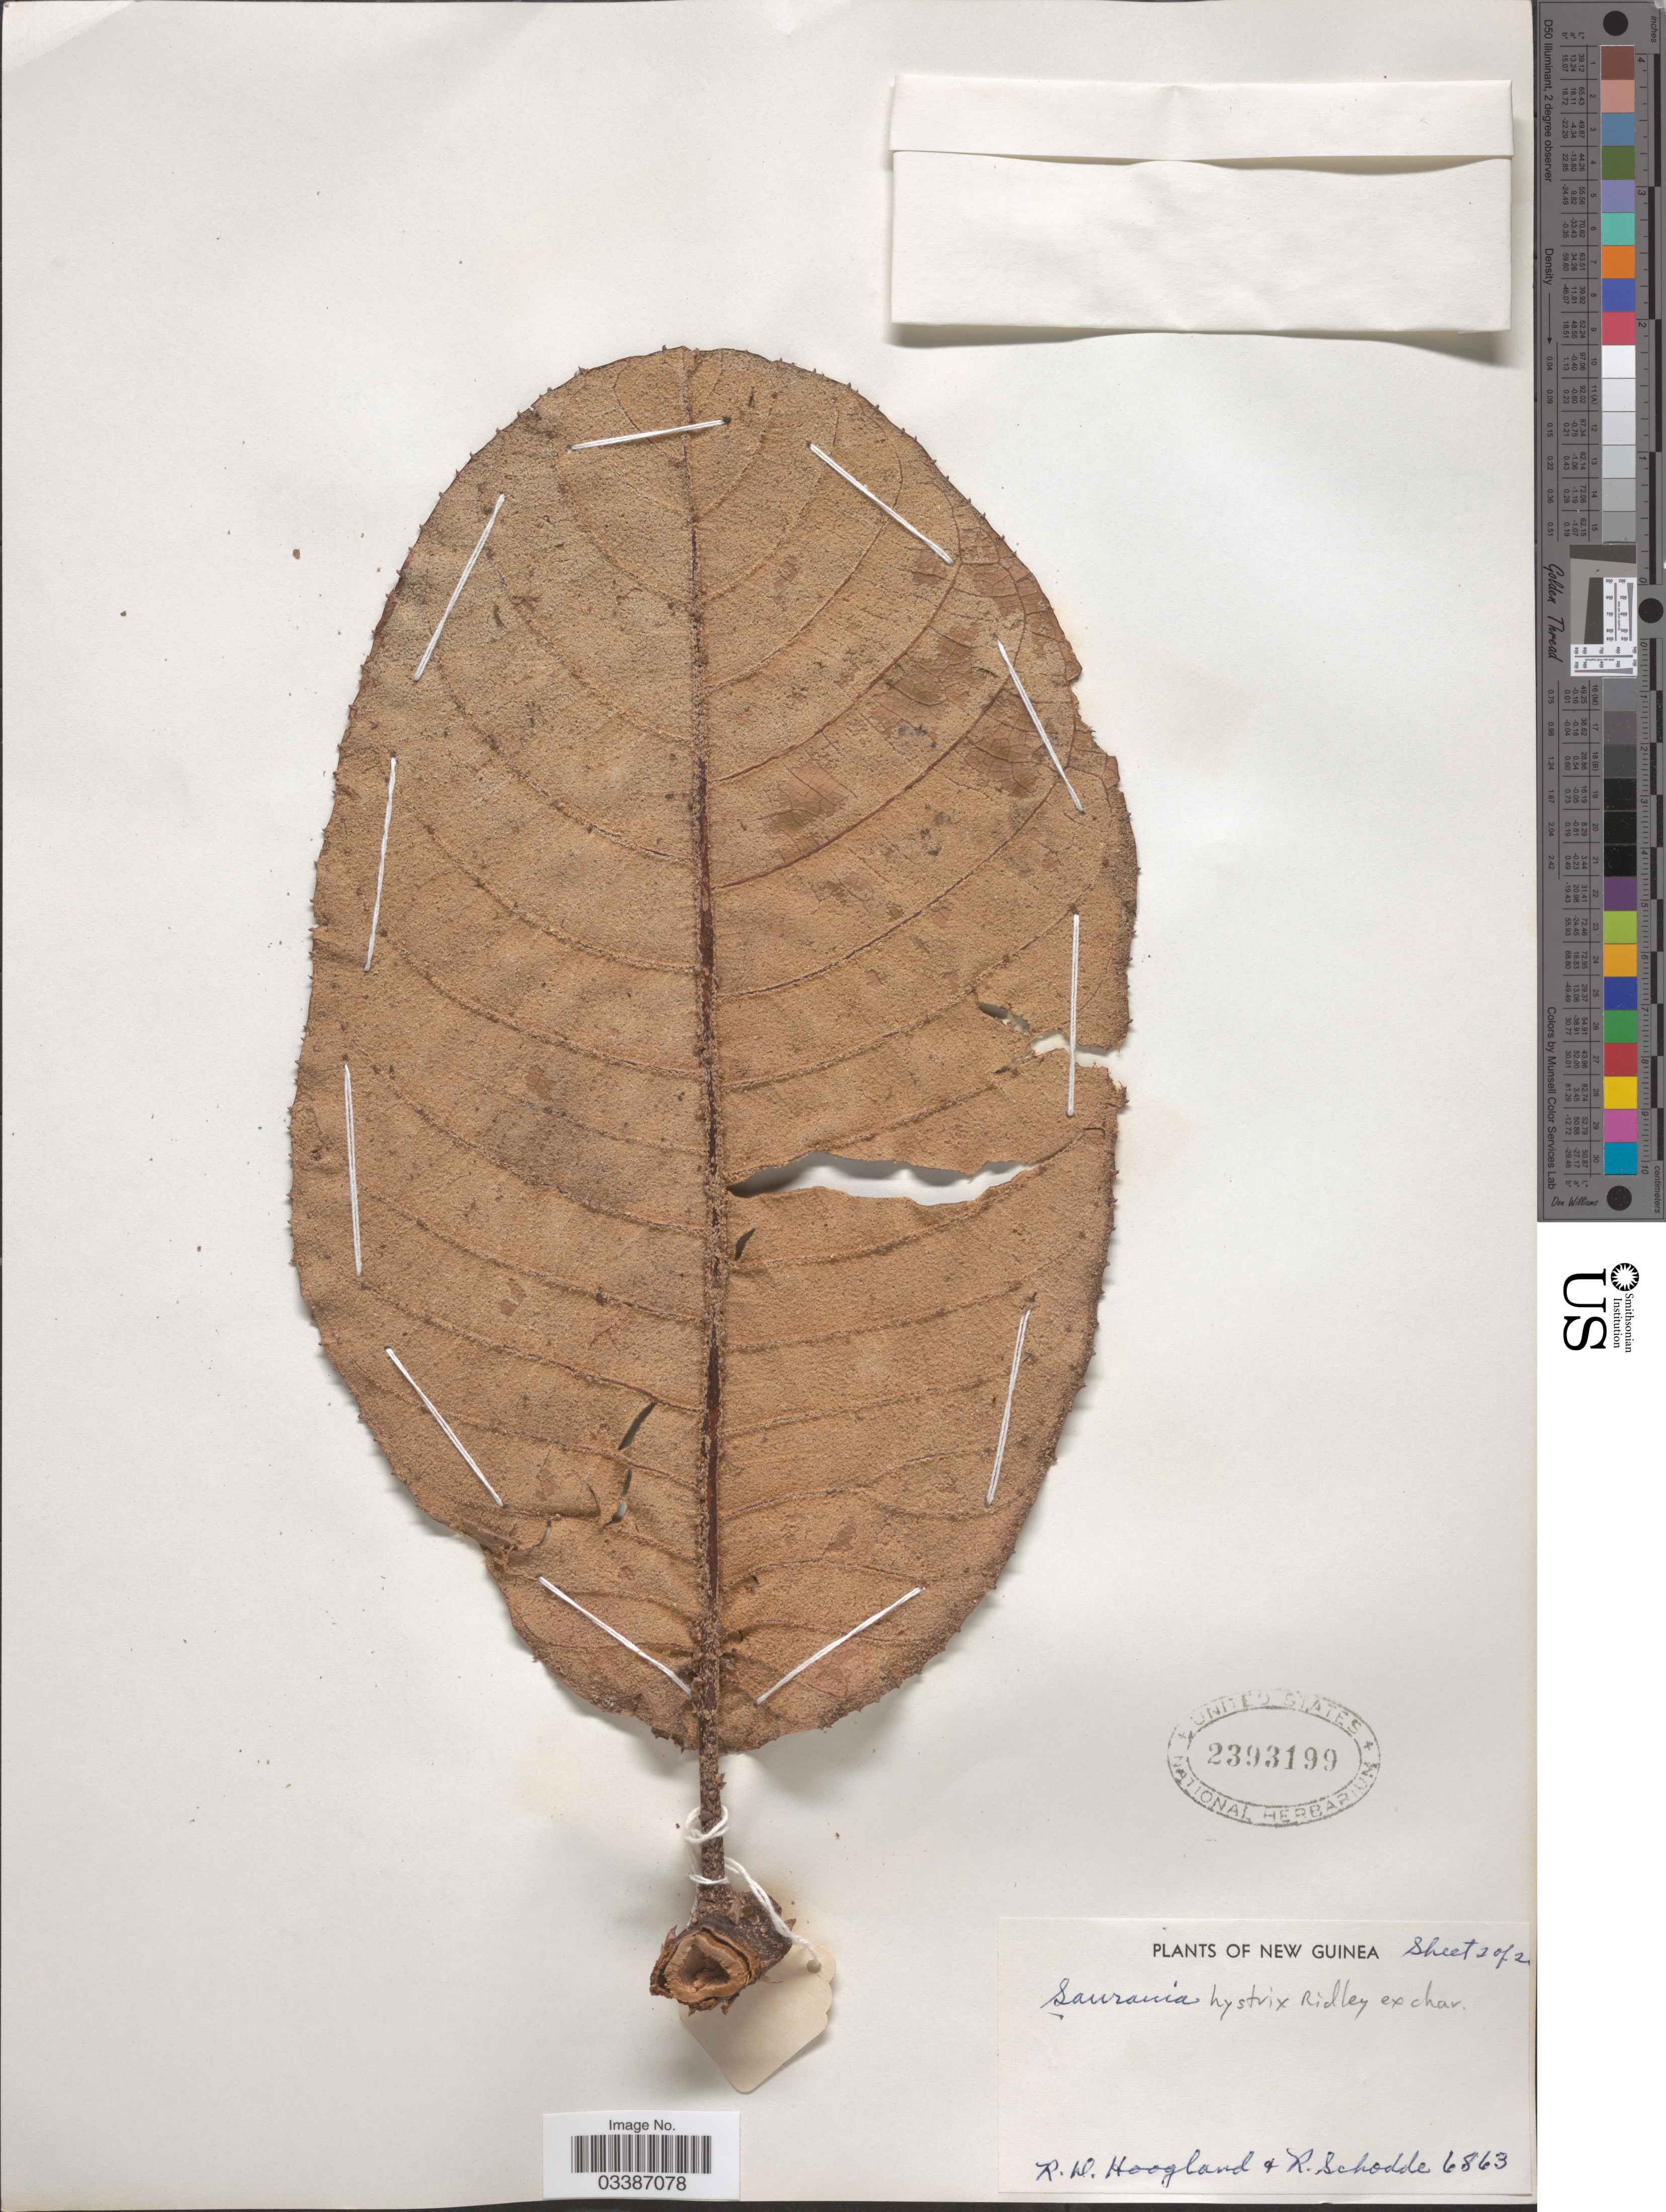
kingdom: Plantae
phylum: Tracheophyta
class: Magnoliopsida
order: Ericales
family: Actinidiaceae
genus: Saurauia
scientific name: Saurauia hystrix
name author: Ridl.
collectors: R. D. Hoogland & R. Schodde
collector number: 6863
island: New Guinea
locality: New Guinea.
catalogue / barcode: US 2393199